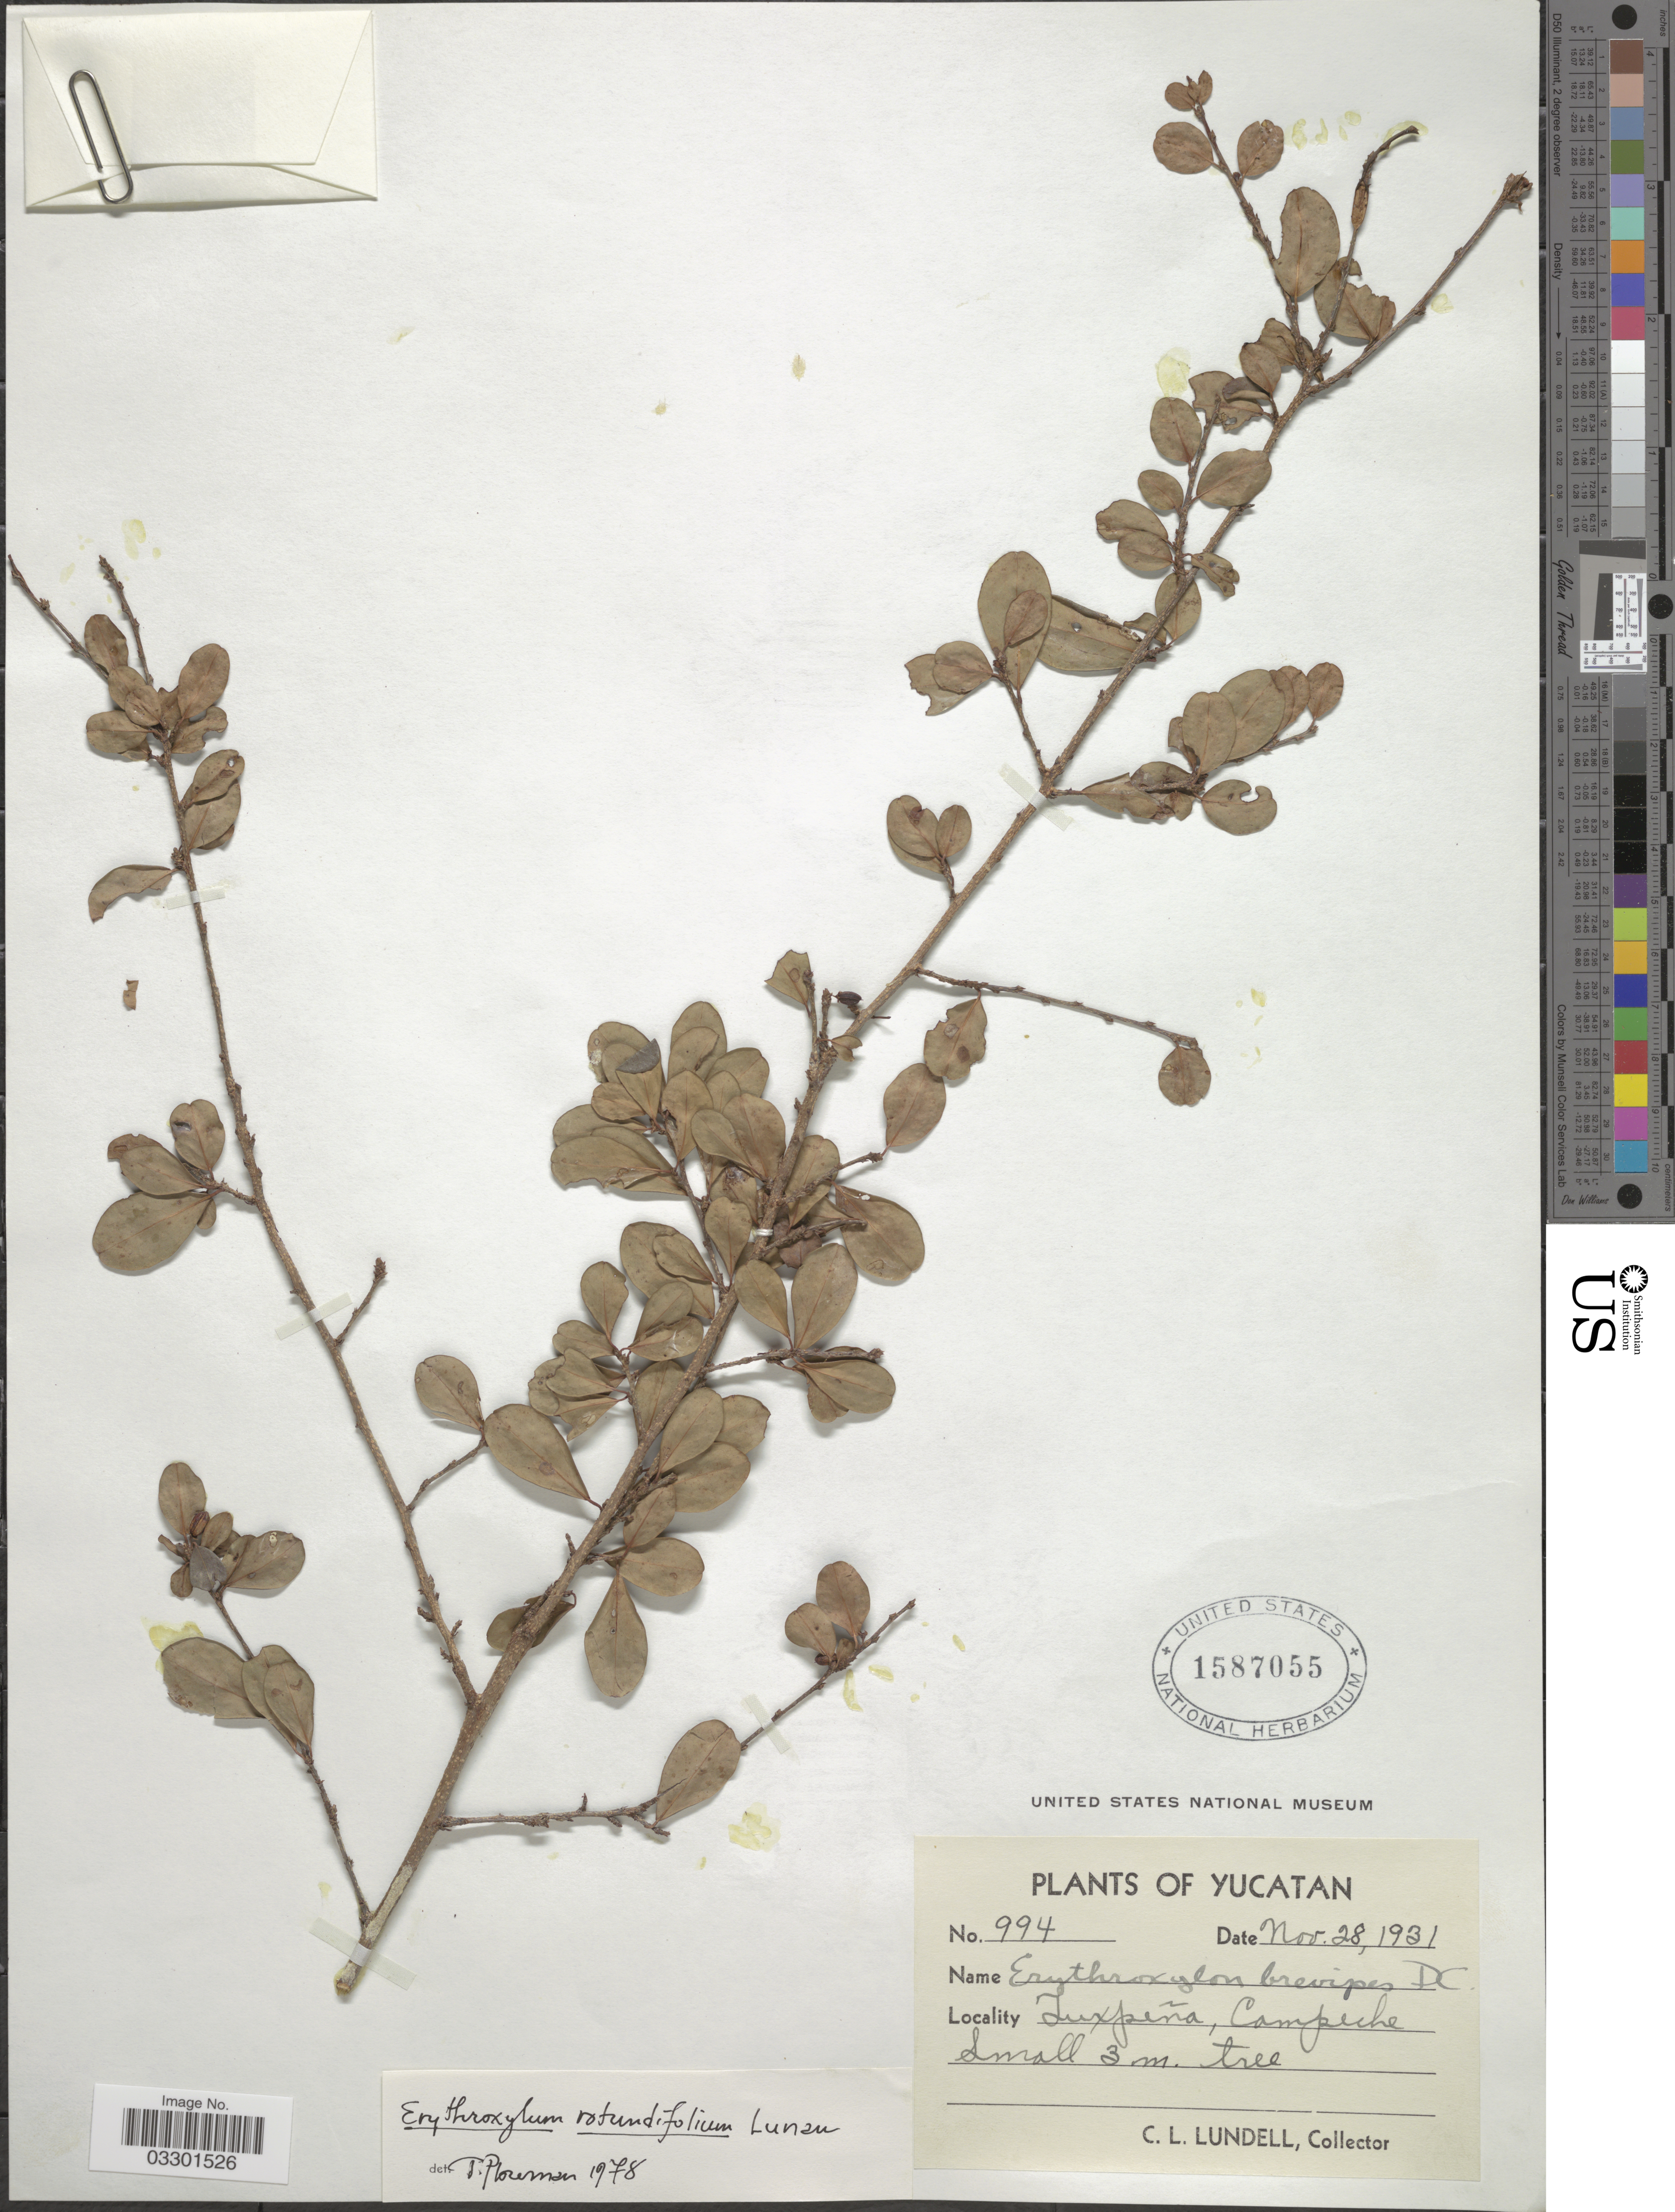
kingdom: Plantae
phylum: Tracheophyta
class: Magnoliopsida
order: Malpighiales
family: Erythroxylaceae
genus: Erythroxylum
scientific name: Erythroxylum rotundifolium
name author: Lunan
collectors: C. L. Lundell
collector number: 994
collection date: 1931-11-28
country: Mexico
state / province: Campeche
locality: Yucatan. Tuxpeña.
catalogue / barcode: US 1587055